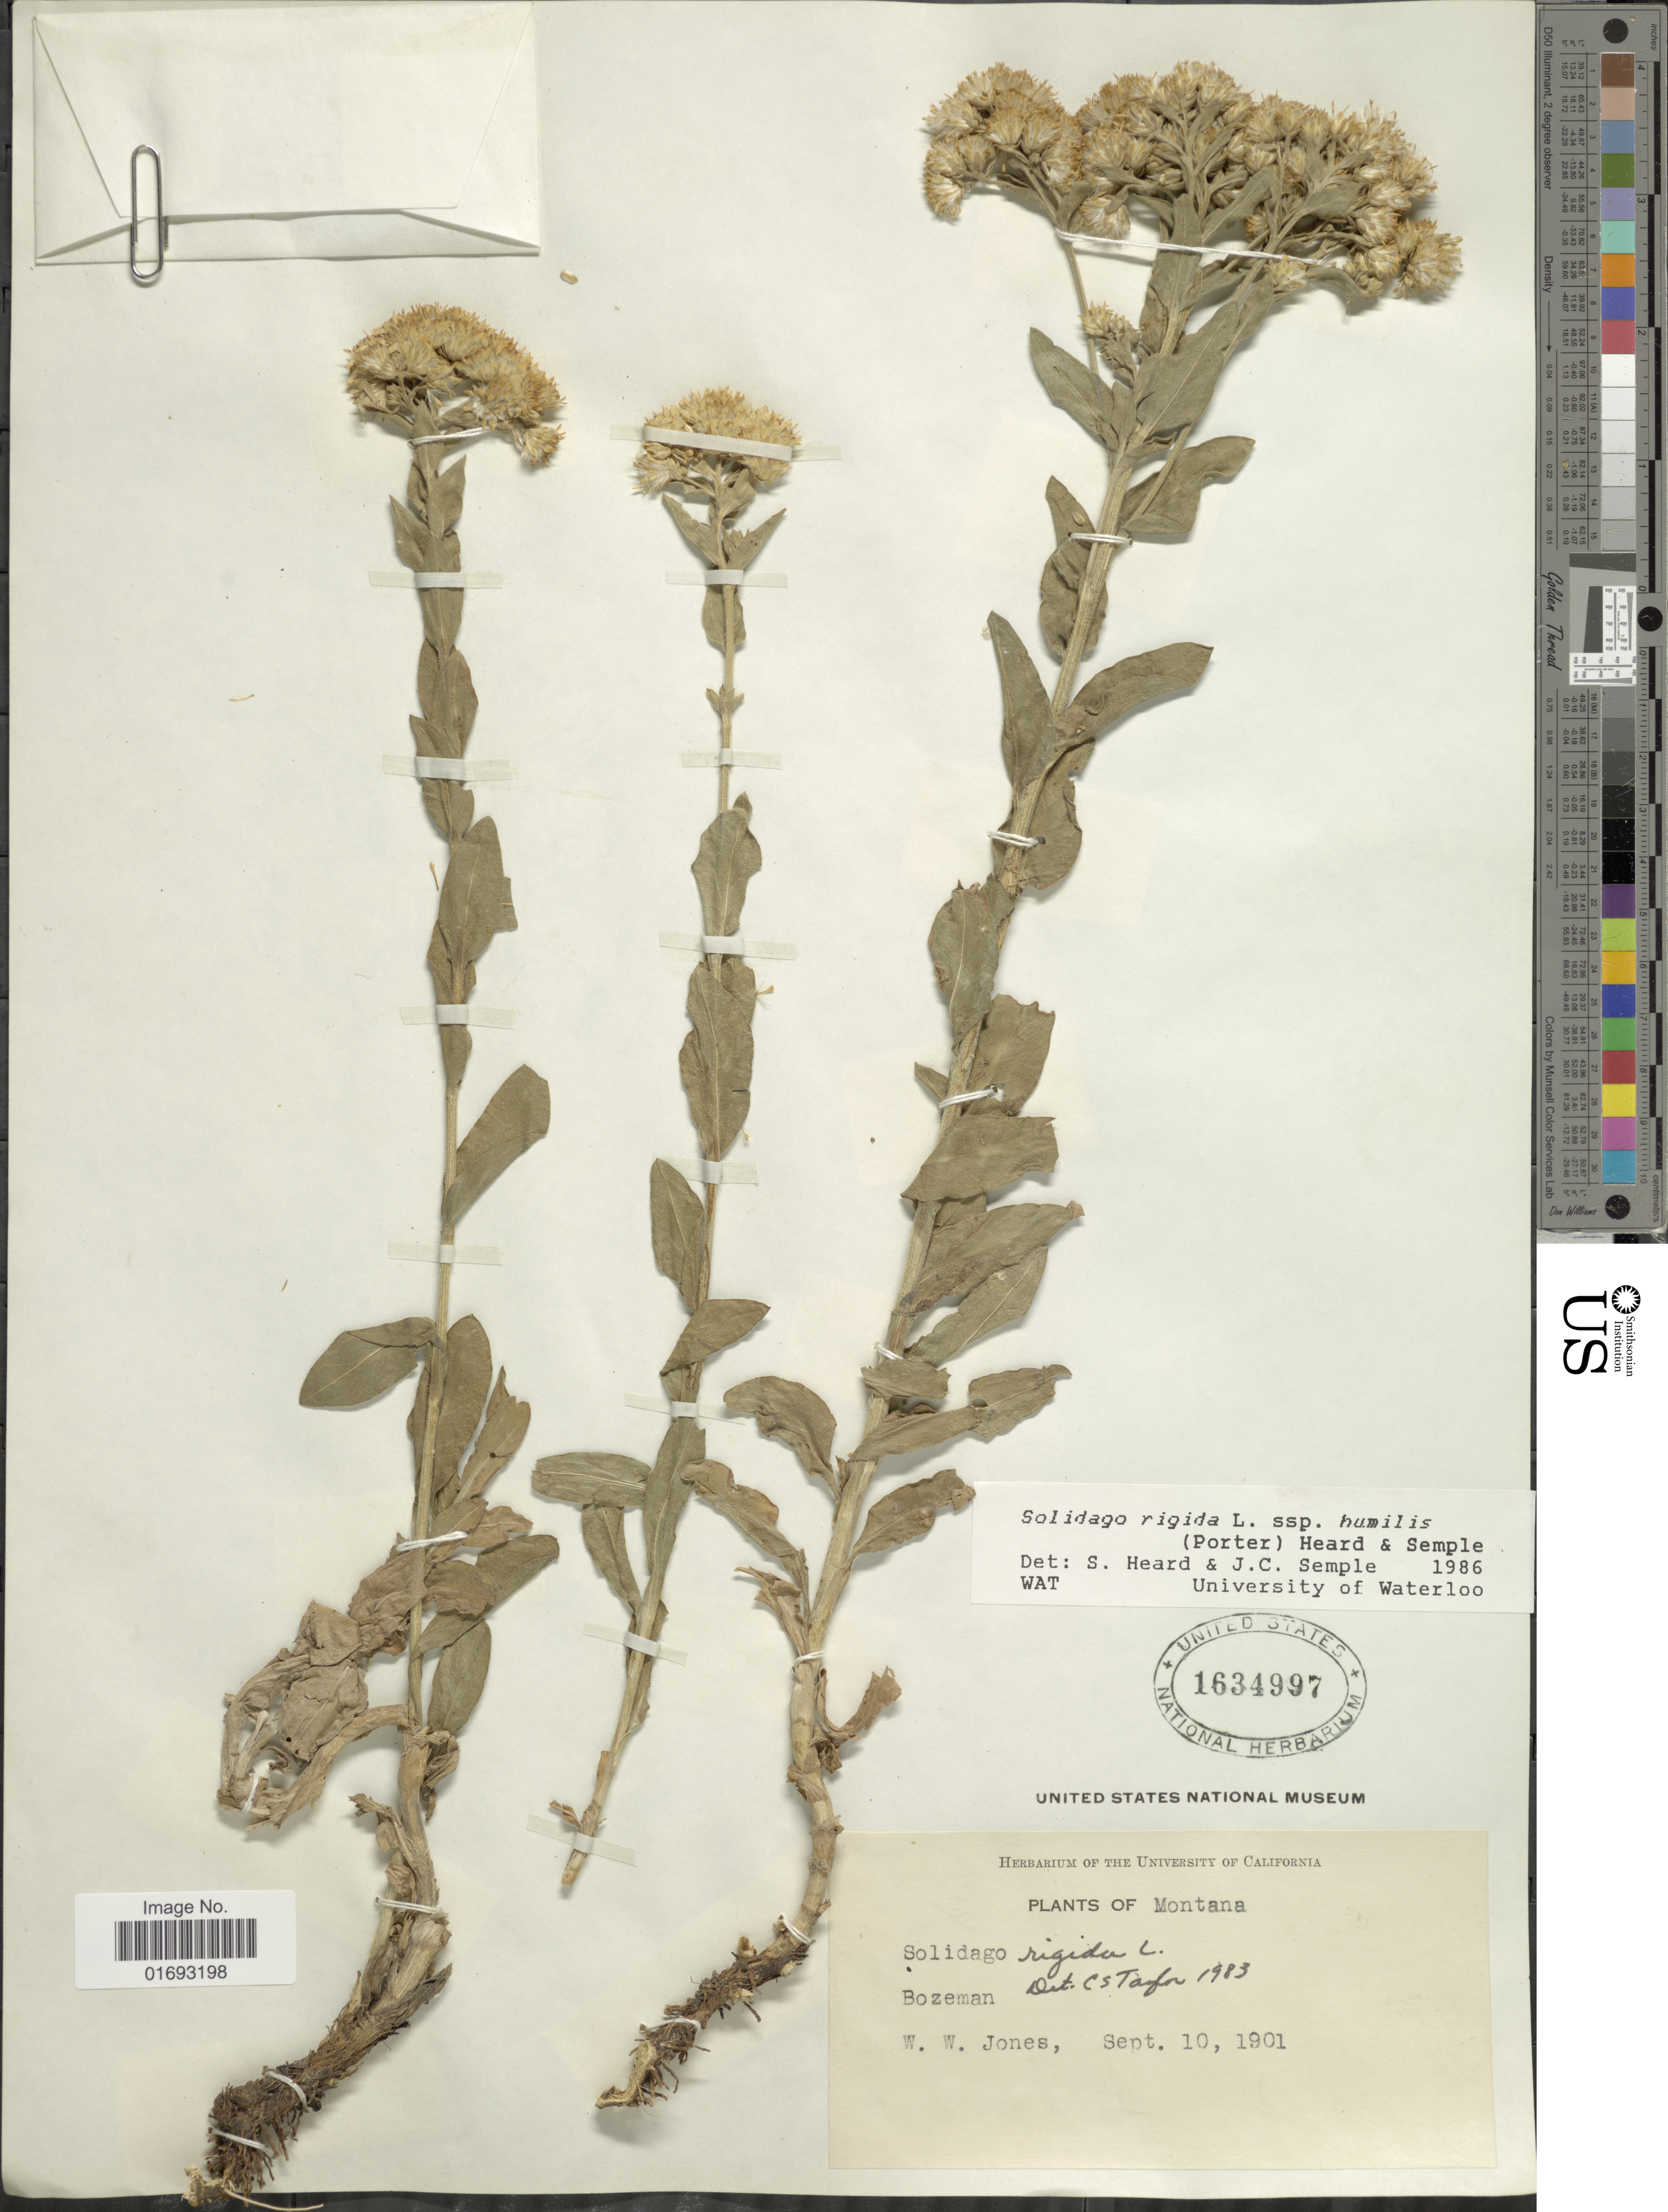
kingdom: Plantae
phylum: Tracheophyta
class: Magnoliopsida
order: Asterales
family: Asteraceae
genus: Oligoneuron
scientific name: Oligoneuron rigidum var. humile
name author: (Porter) G.L. Nesom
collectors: W. W. Jones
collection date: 1901-09-10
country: United States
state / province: Montana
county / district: Gallatin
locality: Bozeman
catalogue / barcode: US 1634997